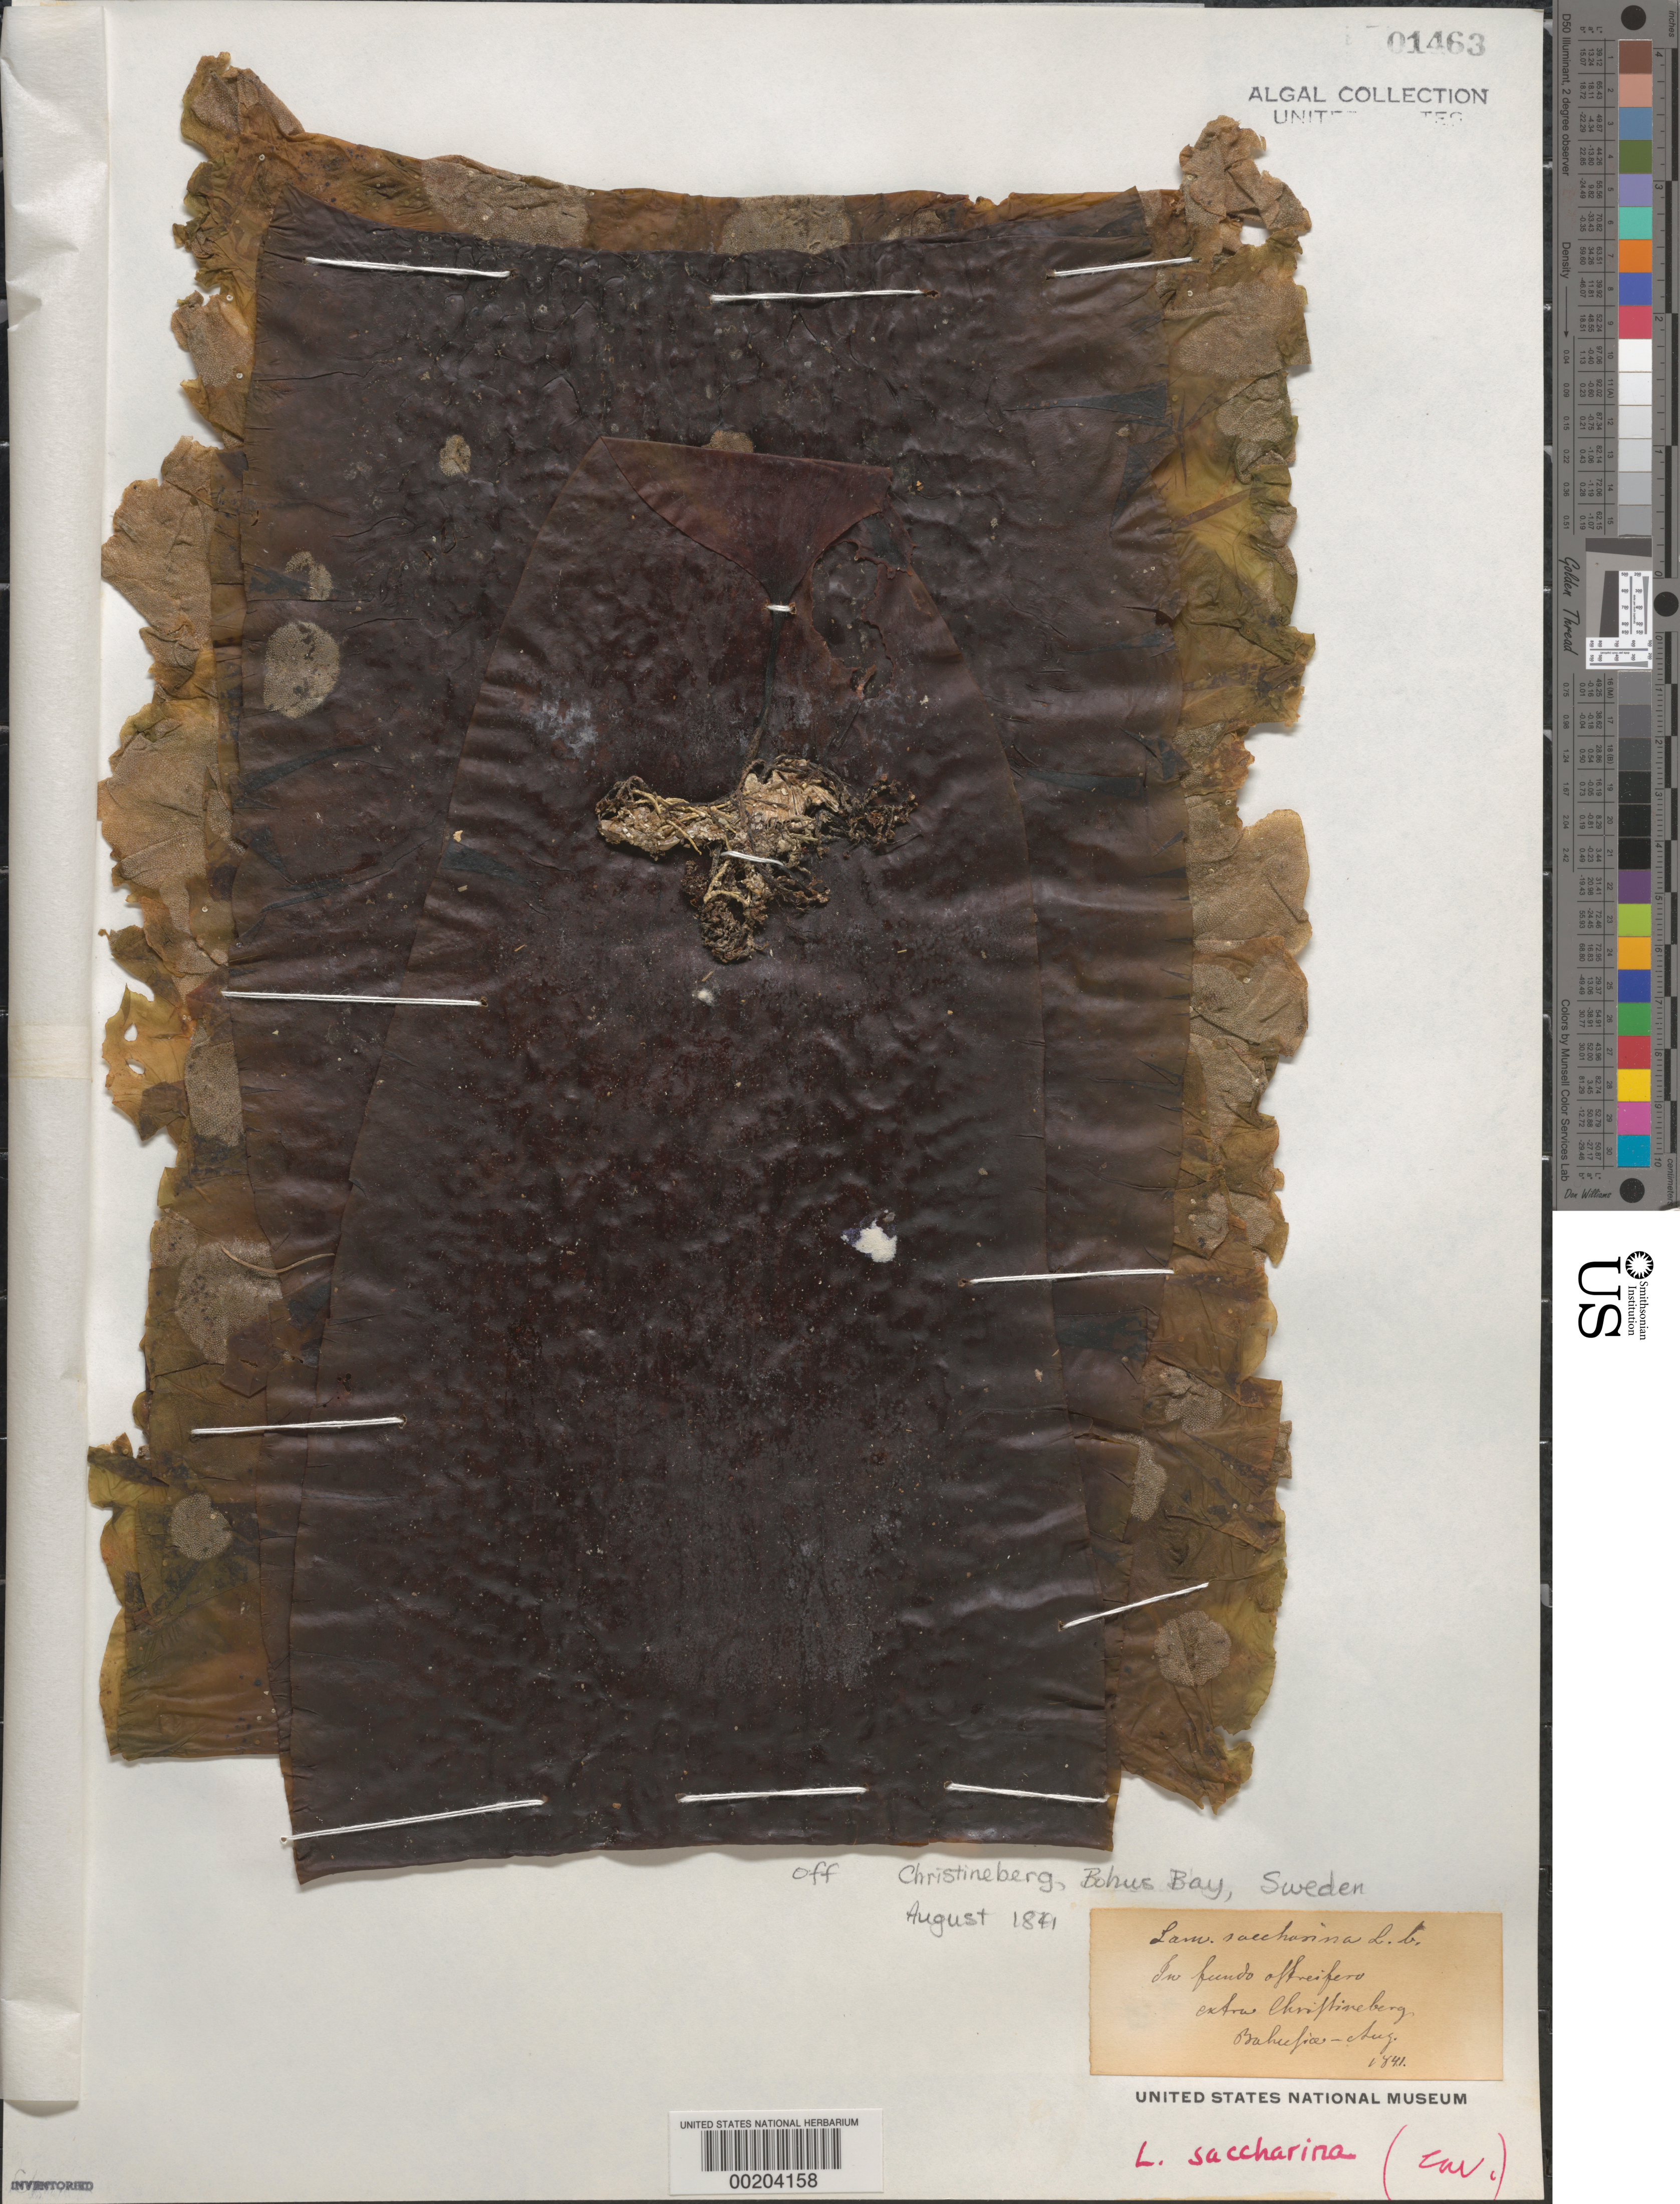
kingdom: Chromista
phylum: Ochrophyta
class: Phaeophyceae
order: Laminariales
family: Laminariaceae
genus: Saccharina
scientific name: Saccharina latissima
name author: C.E. Lane et al.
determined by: Algae name updating Project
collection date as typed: Aug 1841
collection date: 1841-08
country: Sweden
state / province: Västra Götaland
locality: Bohus bay (mari bahusiae), near christineberg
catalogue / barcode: US 1463